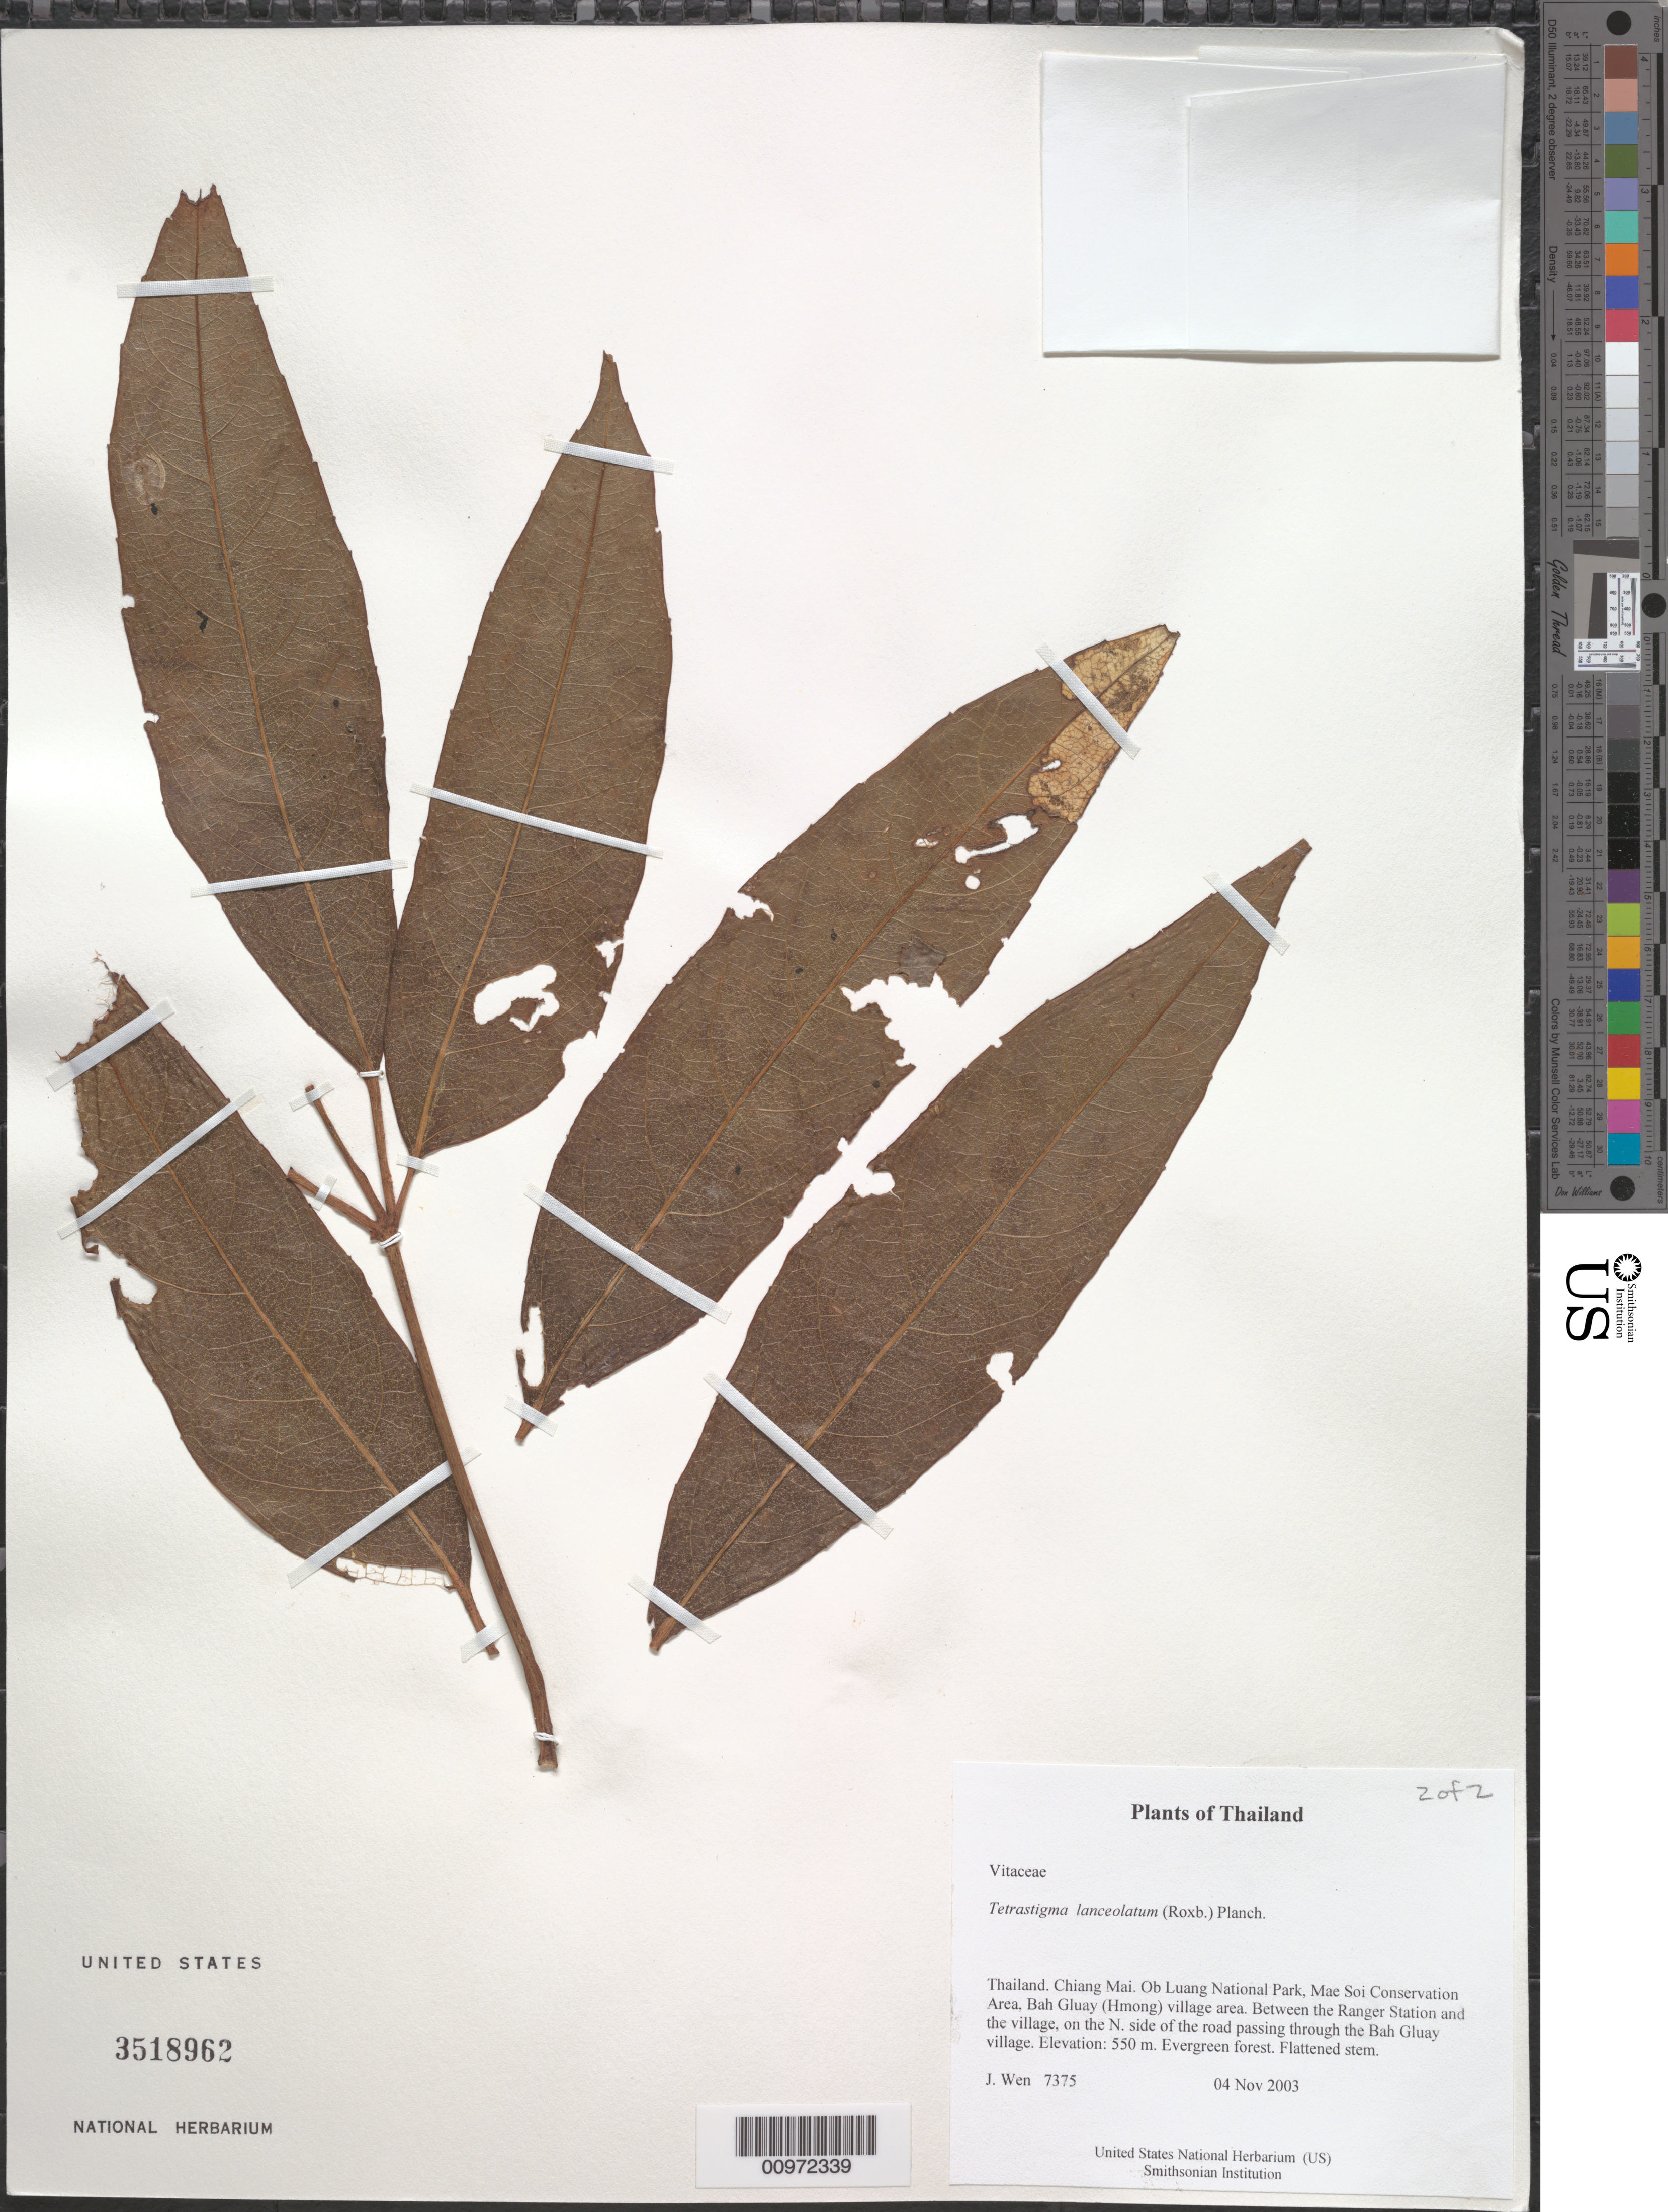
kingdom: Plantae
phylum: Tracheophyta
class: Magnoliopsida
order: Vitales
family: Vitaceae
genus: Tetrastigma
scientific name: Tetrastigma laoticum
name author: Gagnep.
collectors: J. Wen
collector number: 7375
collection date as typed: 04 Nov 2003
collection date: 2003-11-04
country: Thailand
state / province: Chiang Mai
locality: Ob Luang National Park, Mae Soi Conservation Area, Bah Gluay (Hmong) village area. Between the Ranger Station and the village, on the N. side of the road passing through the Bah Gluay village.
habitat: Evergreen forest. Flattened stem.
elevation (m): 550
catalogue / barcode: US 3518962